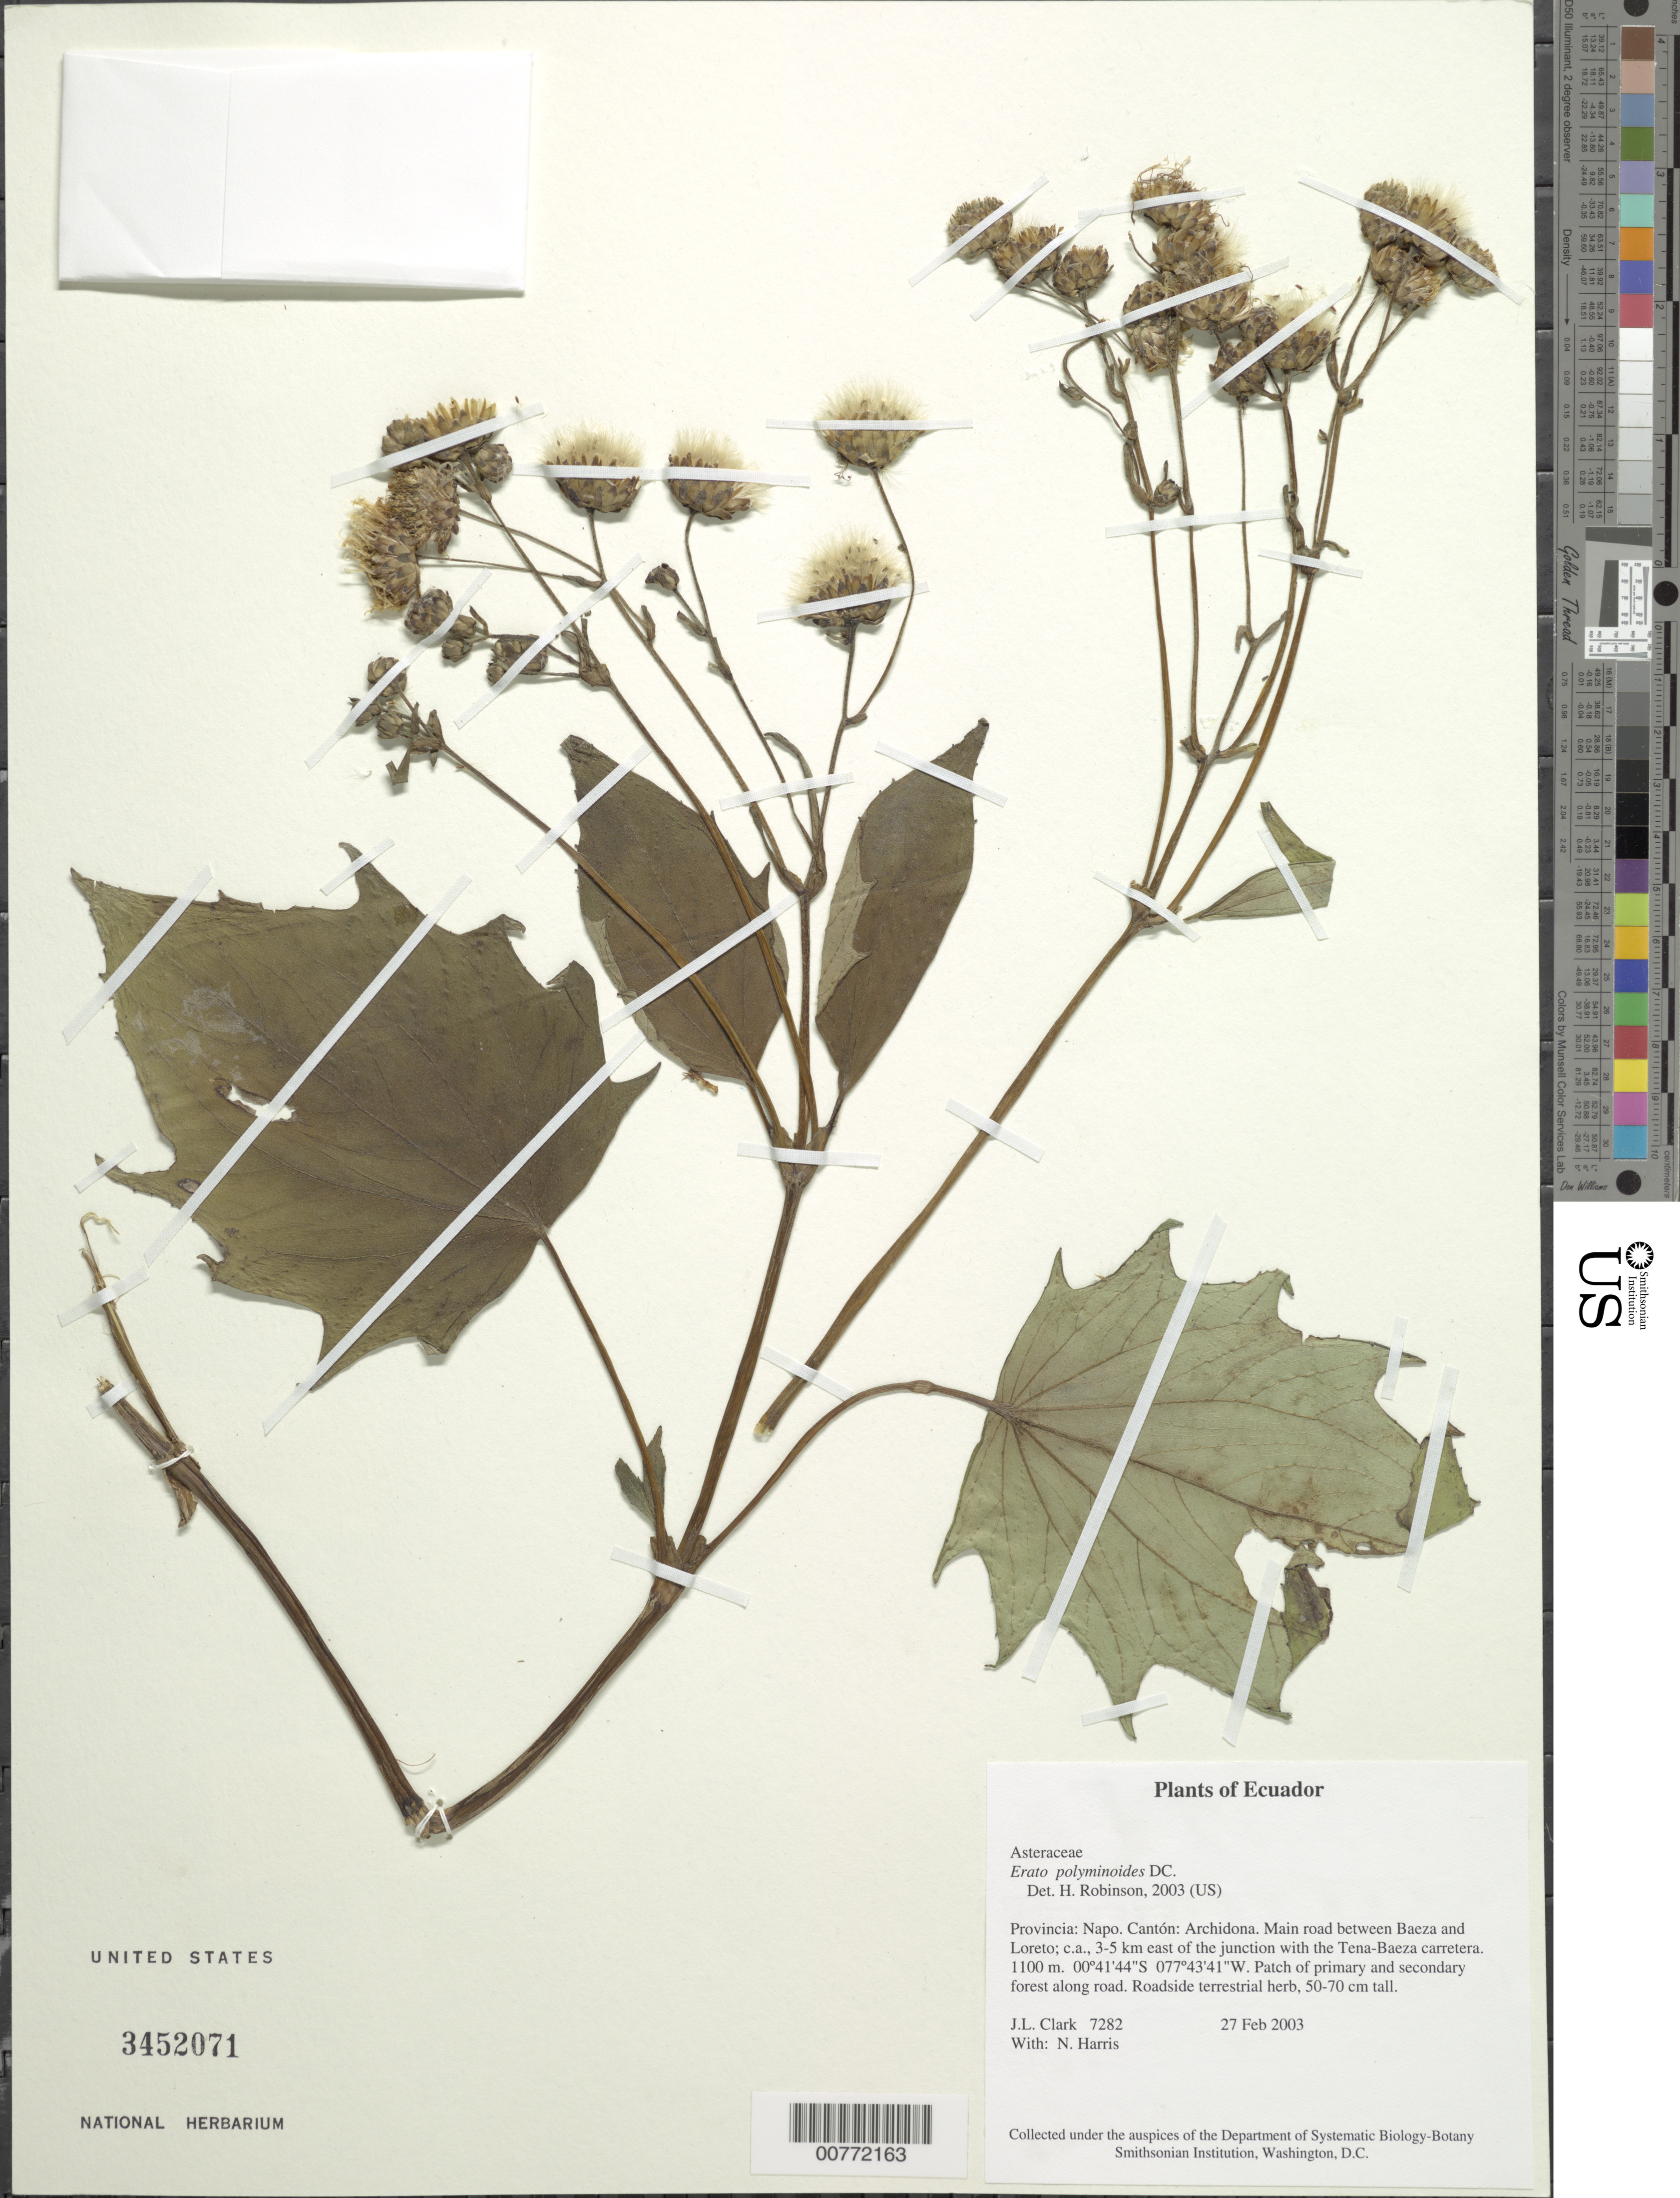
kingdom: Plantae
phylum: Tracheophyta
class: Magnoliopsida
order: Asterales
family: Asteraceae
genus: Erato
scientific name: Erato polymnioides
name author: DC.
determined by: Robinson, Harold E., (US)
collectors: J. L. Clark & N. Harris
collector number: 7282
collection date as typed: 27 February 2003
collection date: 2003-02-27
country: Ecuador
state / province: Napo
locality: Cantón: Archidona; Main road btw Baeza and Loreto; c.a. 3-5km E of the junction with the Tena-Baeza carretera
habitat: Patch of primary and secondary forest along road.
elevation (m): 1100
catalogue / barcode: US 3452071